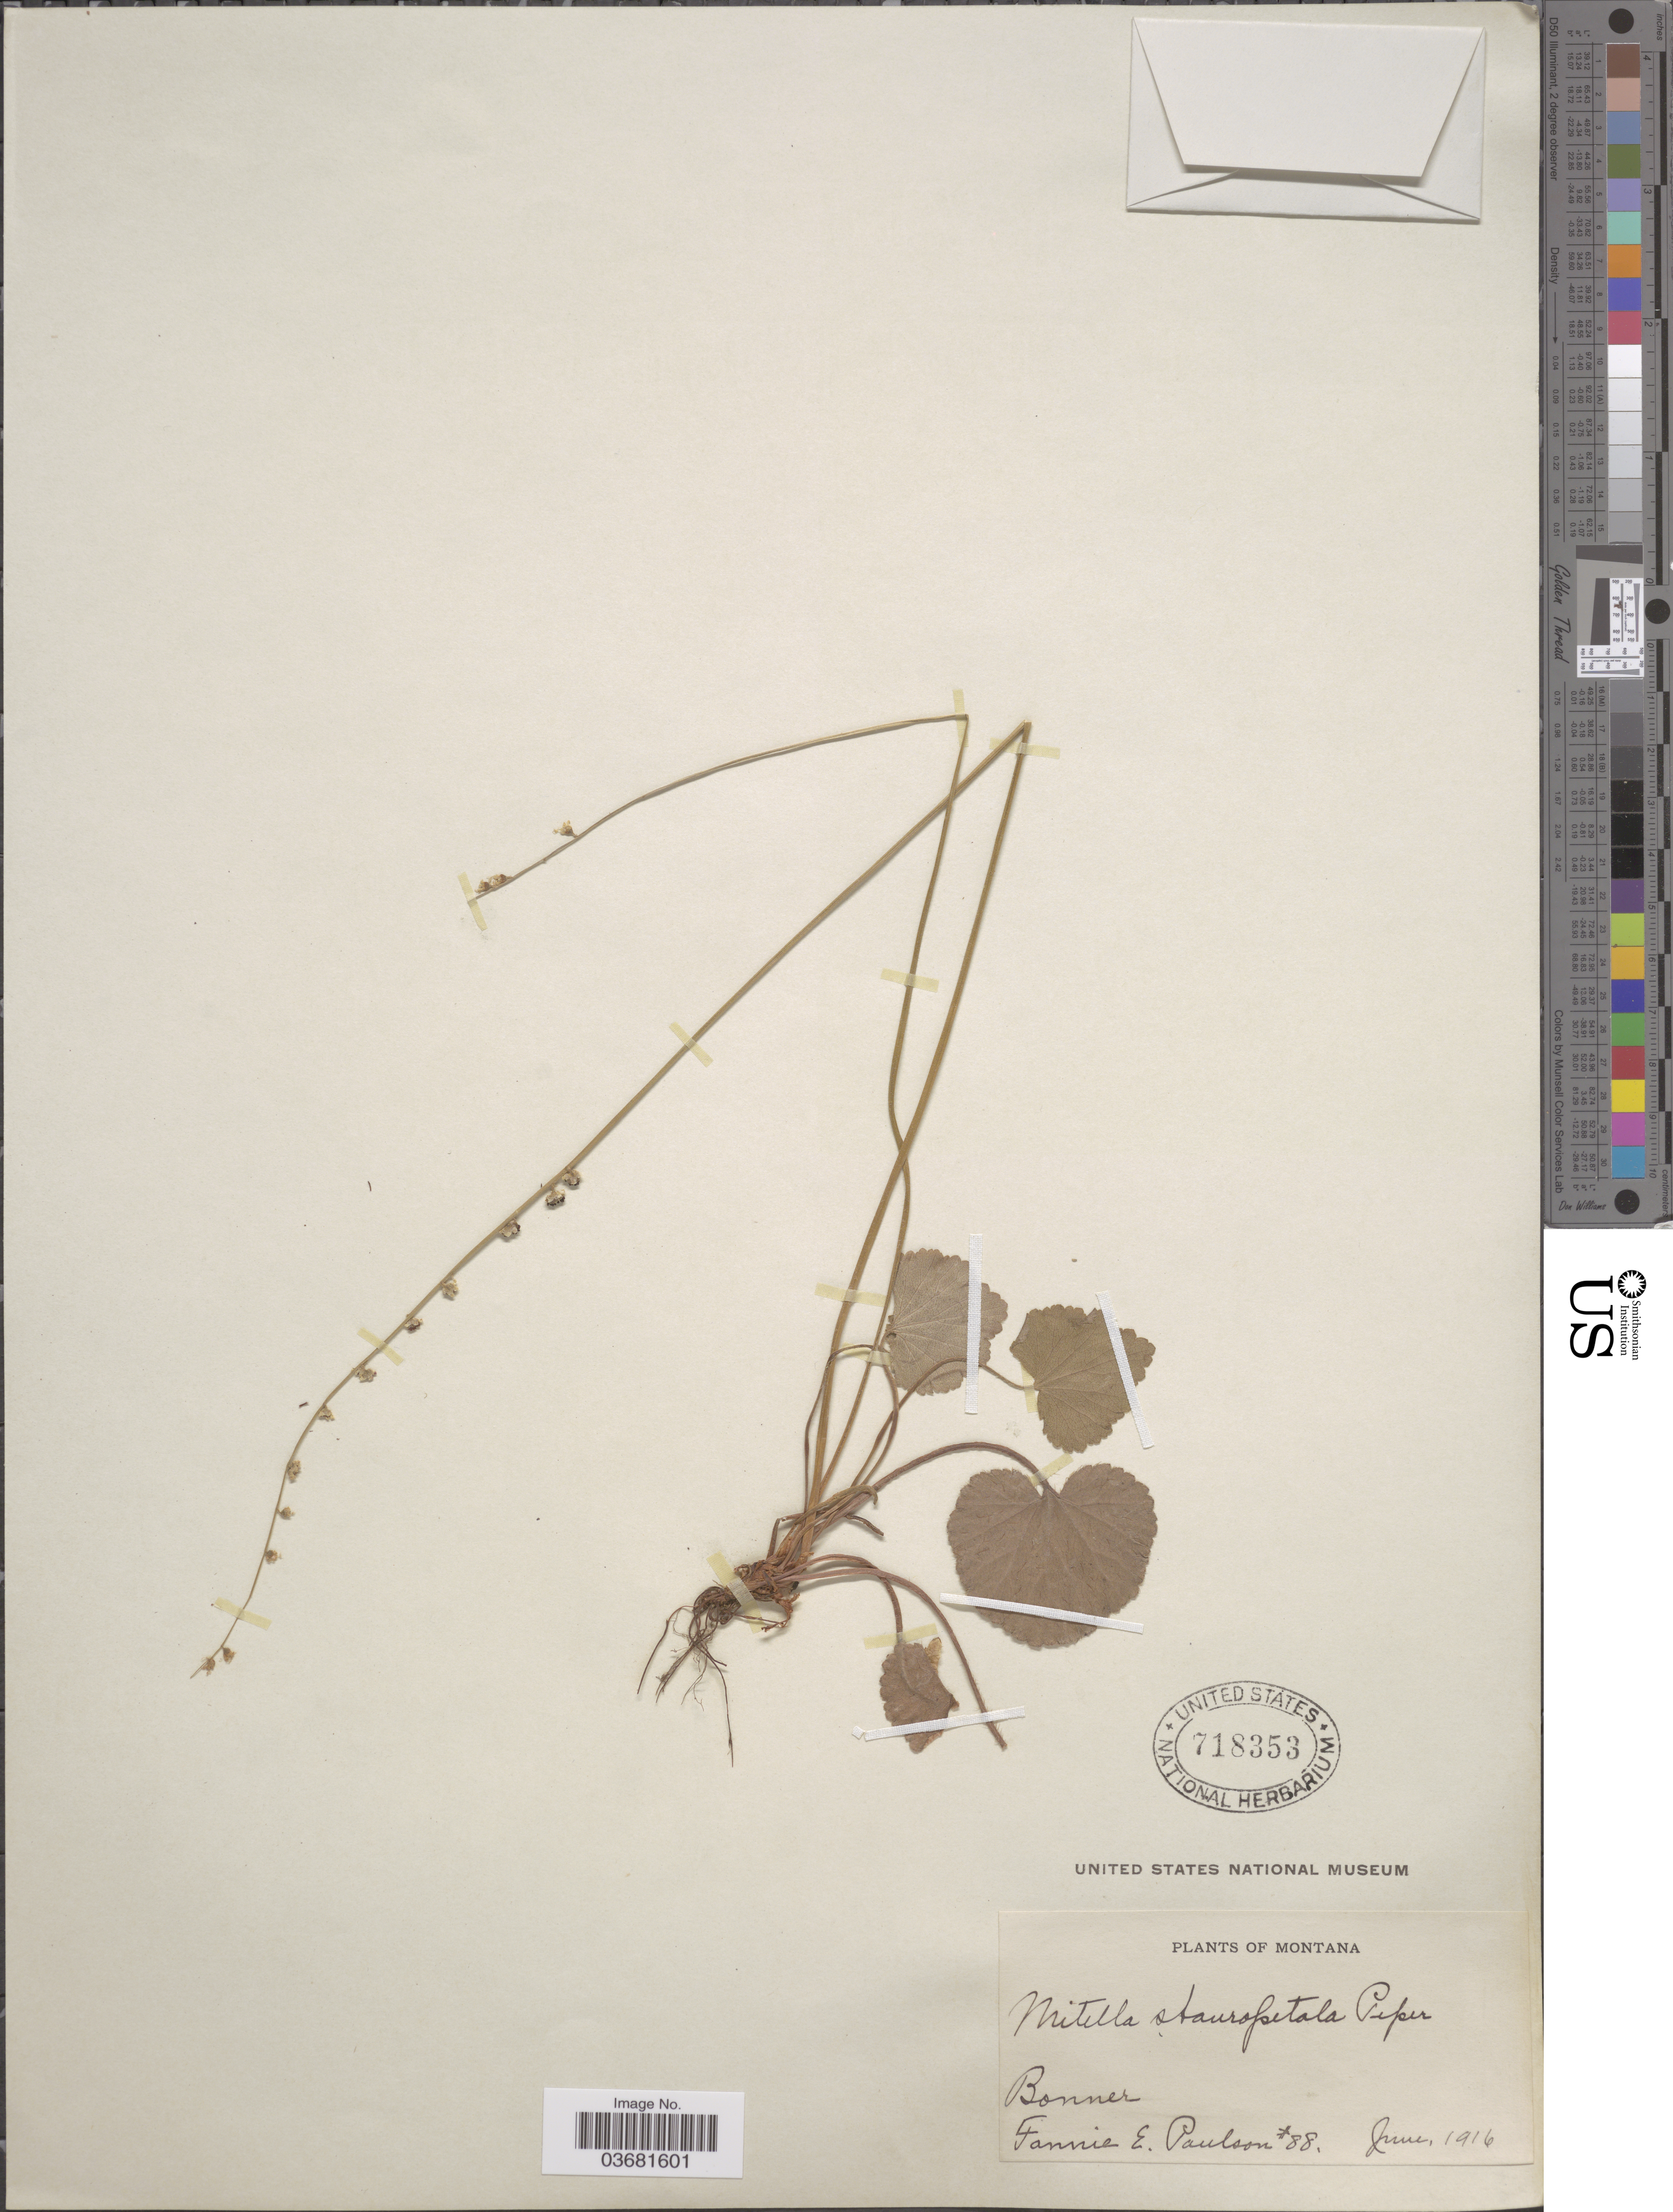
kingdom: Plantae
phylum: Tracheophyta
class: Magnoliopsida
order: Saxifragales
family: Saxifragaceae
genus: Mitella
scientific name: Mitella stauropetala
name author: Piper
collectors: F. Paulson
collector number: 88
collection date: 1916-06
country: United States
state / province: Montana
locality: Bonner.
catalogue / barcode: US 718353